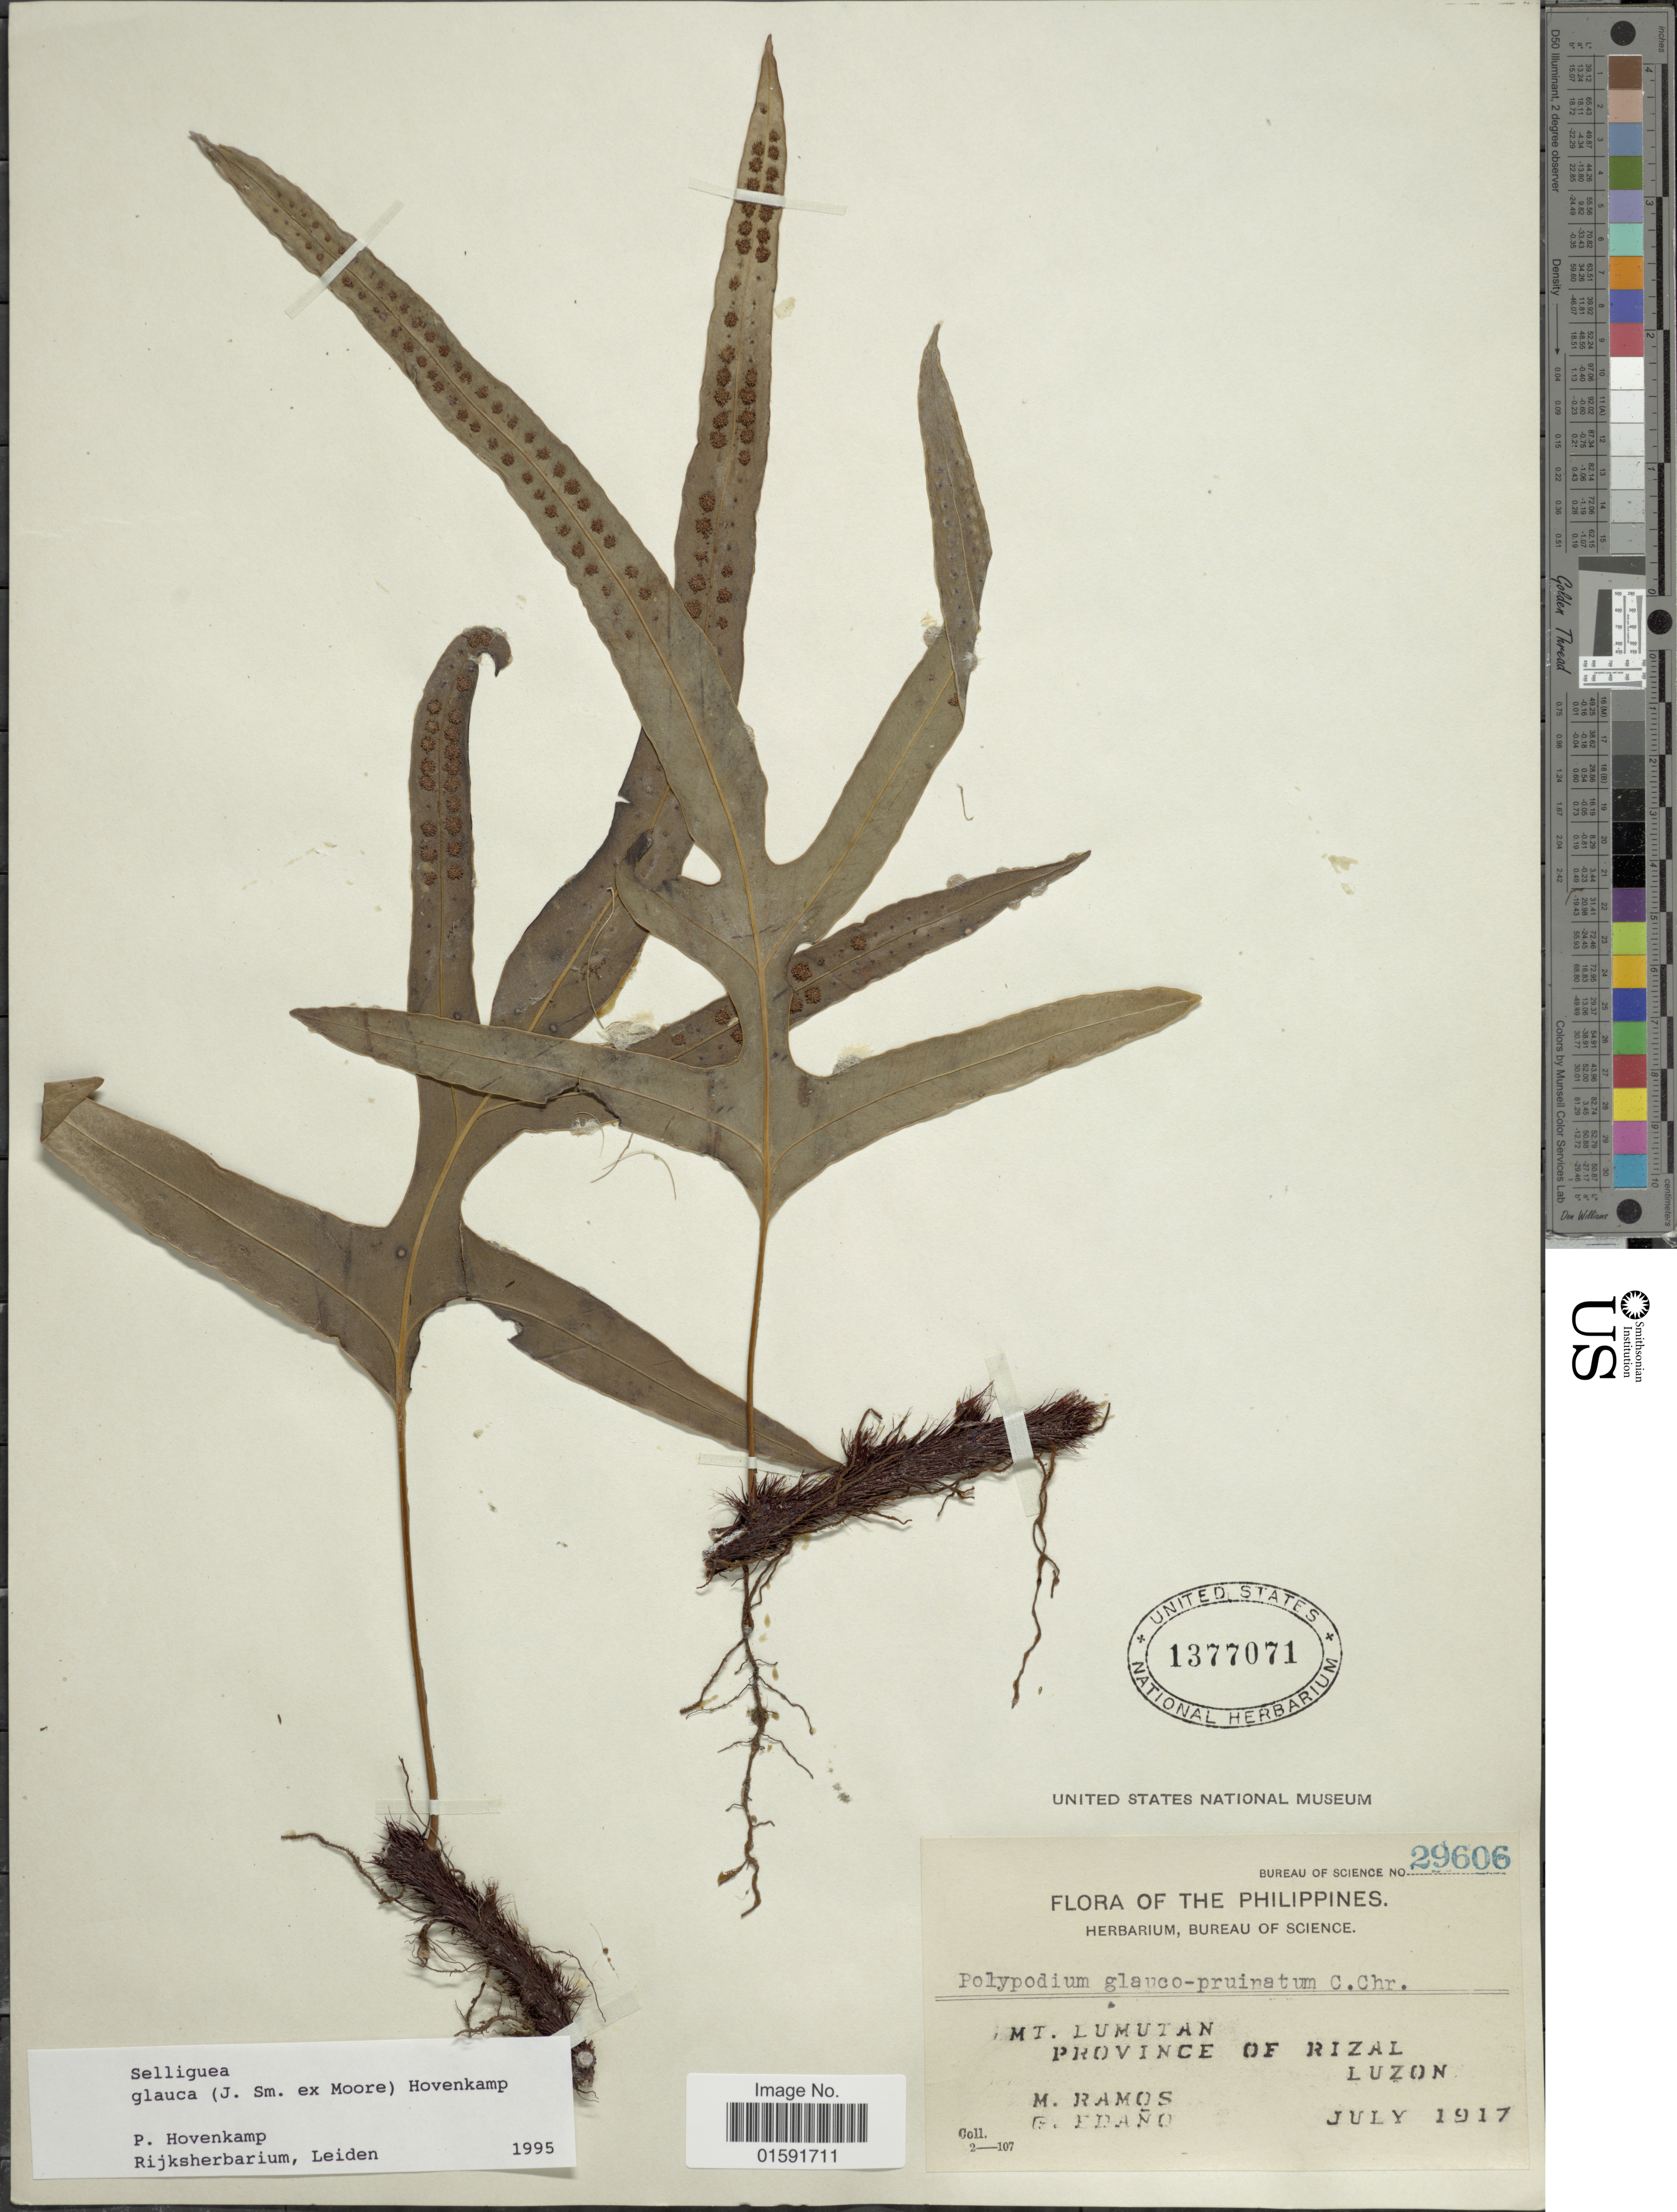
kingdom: Plantae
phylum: Tracheophyta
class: Polypodiopsida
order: Polypodiales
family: Polypodiaceae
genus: Selliguea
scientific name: Selliguea glauca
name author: (J. Sm. ex Brack.) Hovenkamp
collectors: M. Ramos & G. Edaño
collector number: Bureau of Science 29606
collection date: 1917-07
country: Philippines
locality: Mt. Lumutan, Province of Rizal, Luzon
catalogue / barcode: US 1377071